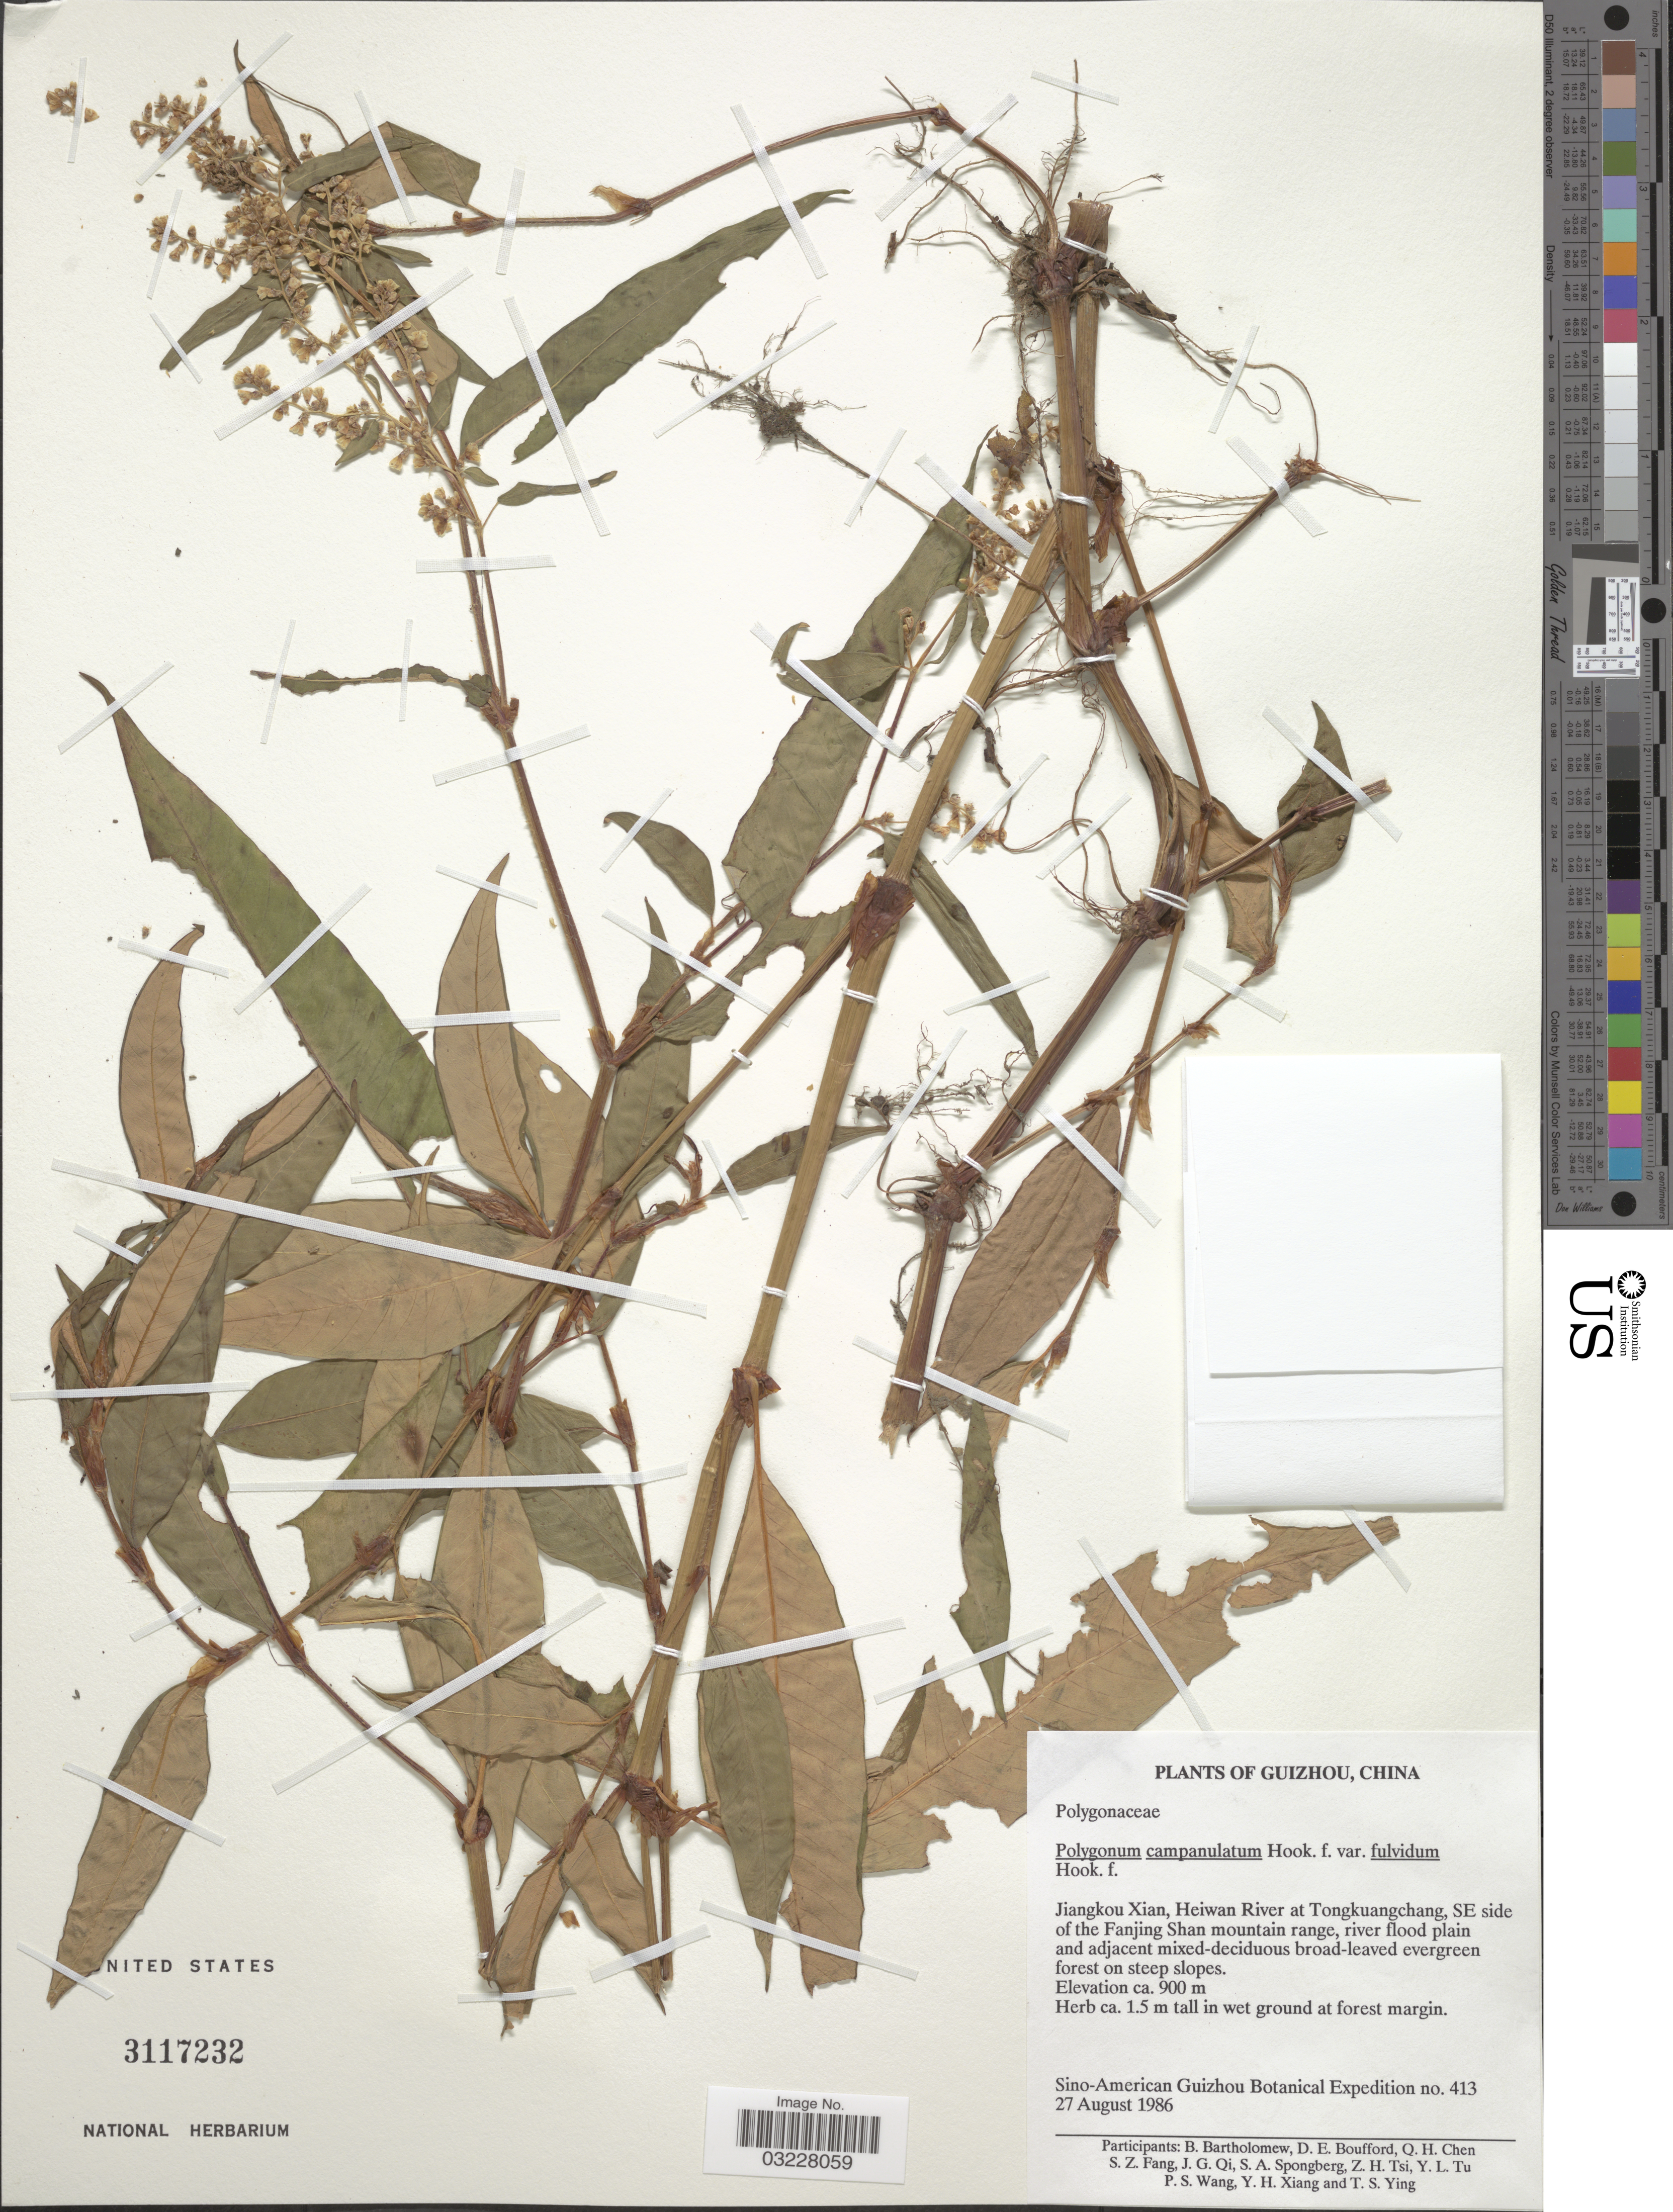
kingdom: Plantae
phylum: Tracheophyta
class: Magnoliopsida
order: Caryophyllales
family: Polygonaceae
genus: Koenigia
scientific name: Koenigia campanulata var. fulvida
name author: T.M. Schust. & Reveal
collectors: Sino-Amer. Bot. Exped. 1984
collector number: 413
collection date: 1986-08-27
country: China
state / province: Guizhou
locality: Jiangkou Xian, Heiwan River at Tongkuangchang, SE side of the Fanjing Shan mountain range, river flood plain.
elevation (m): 900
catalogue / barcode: US 3117232